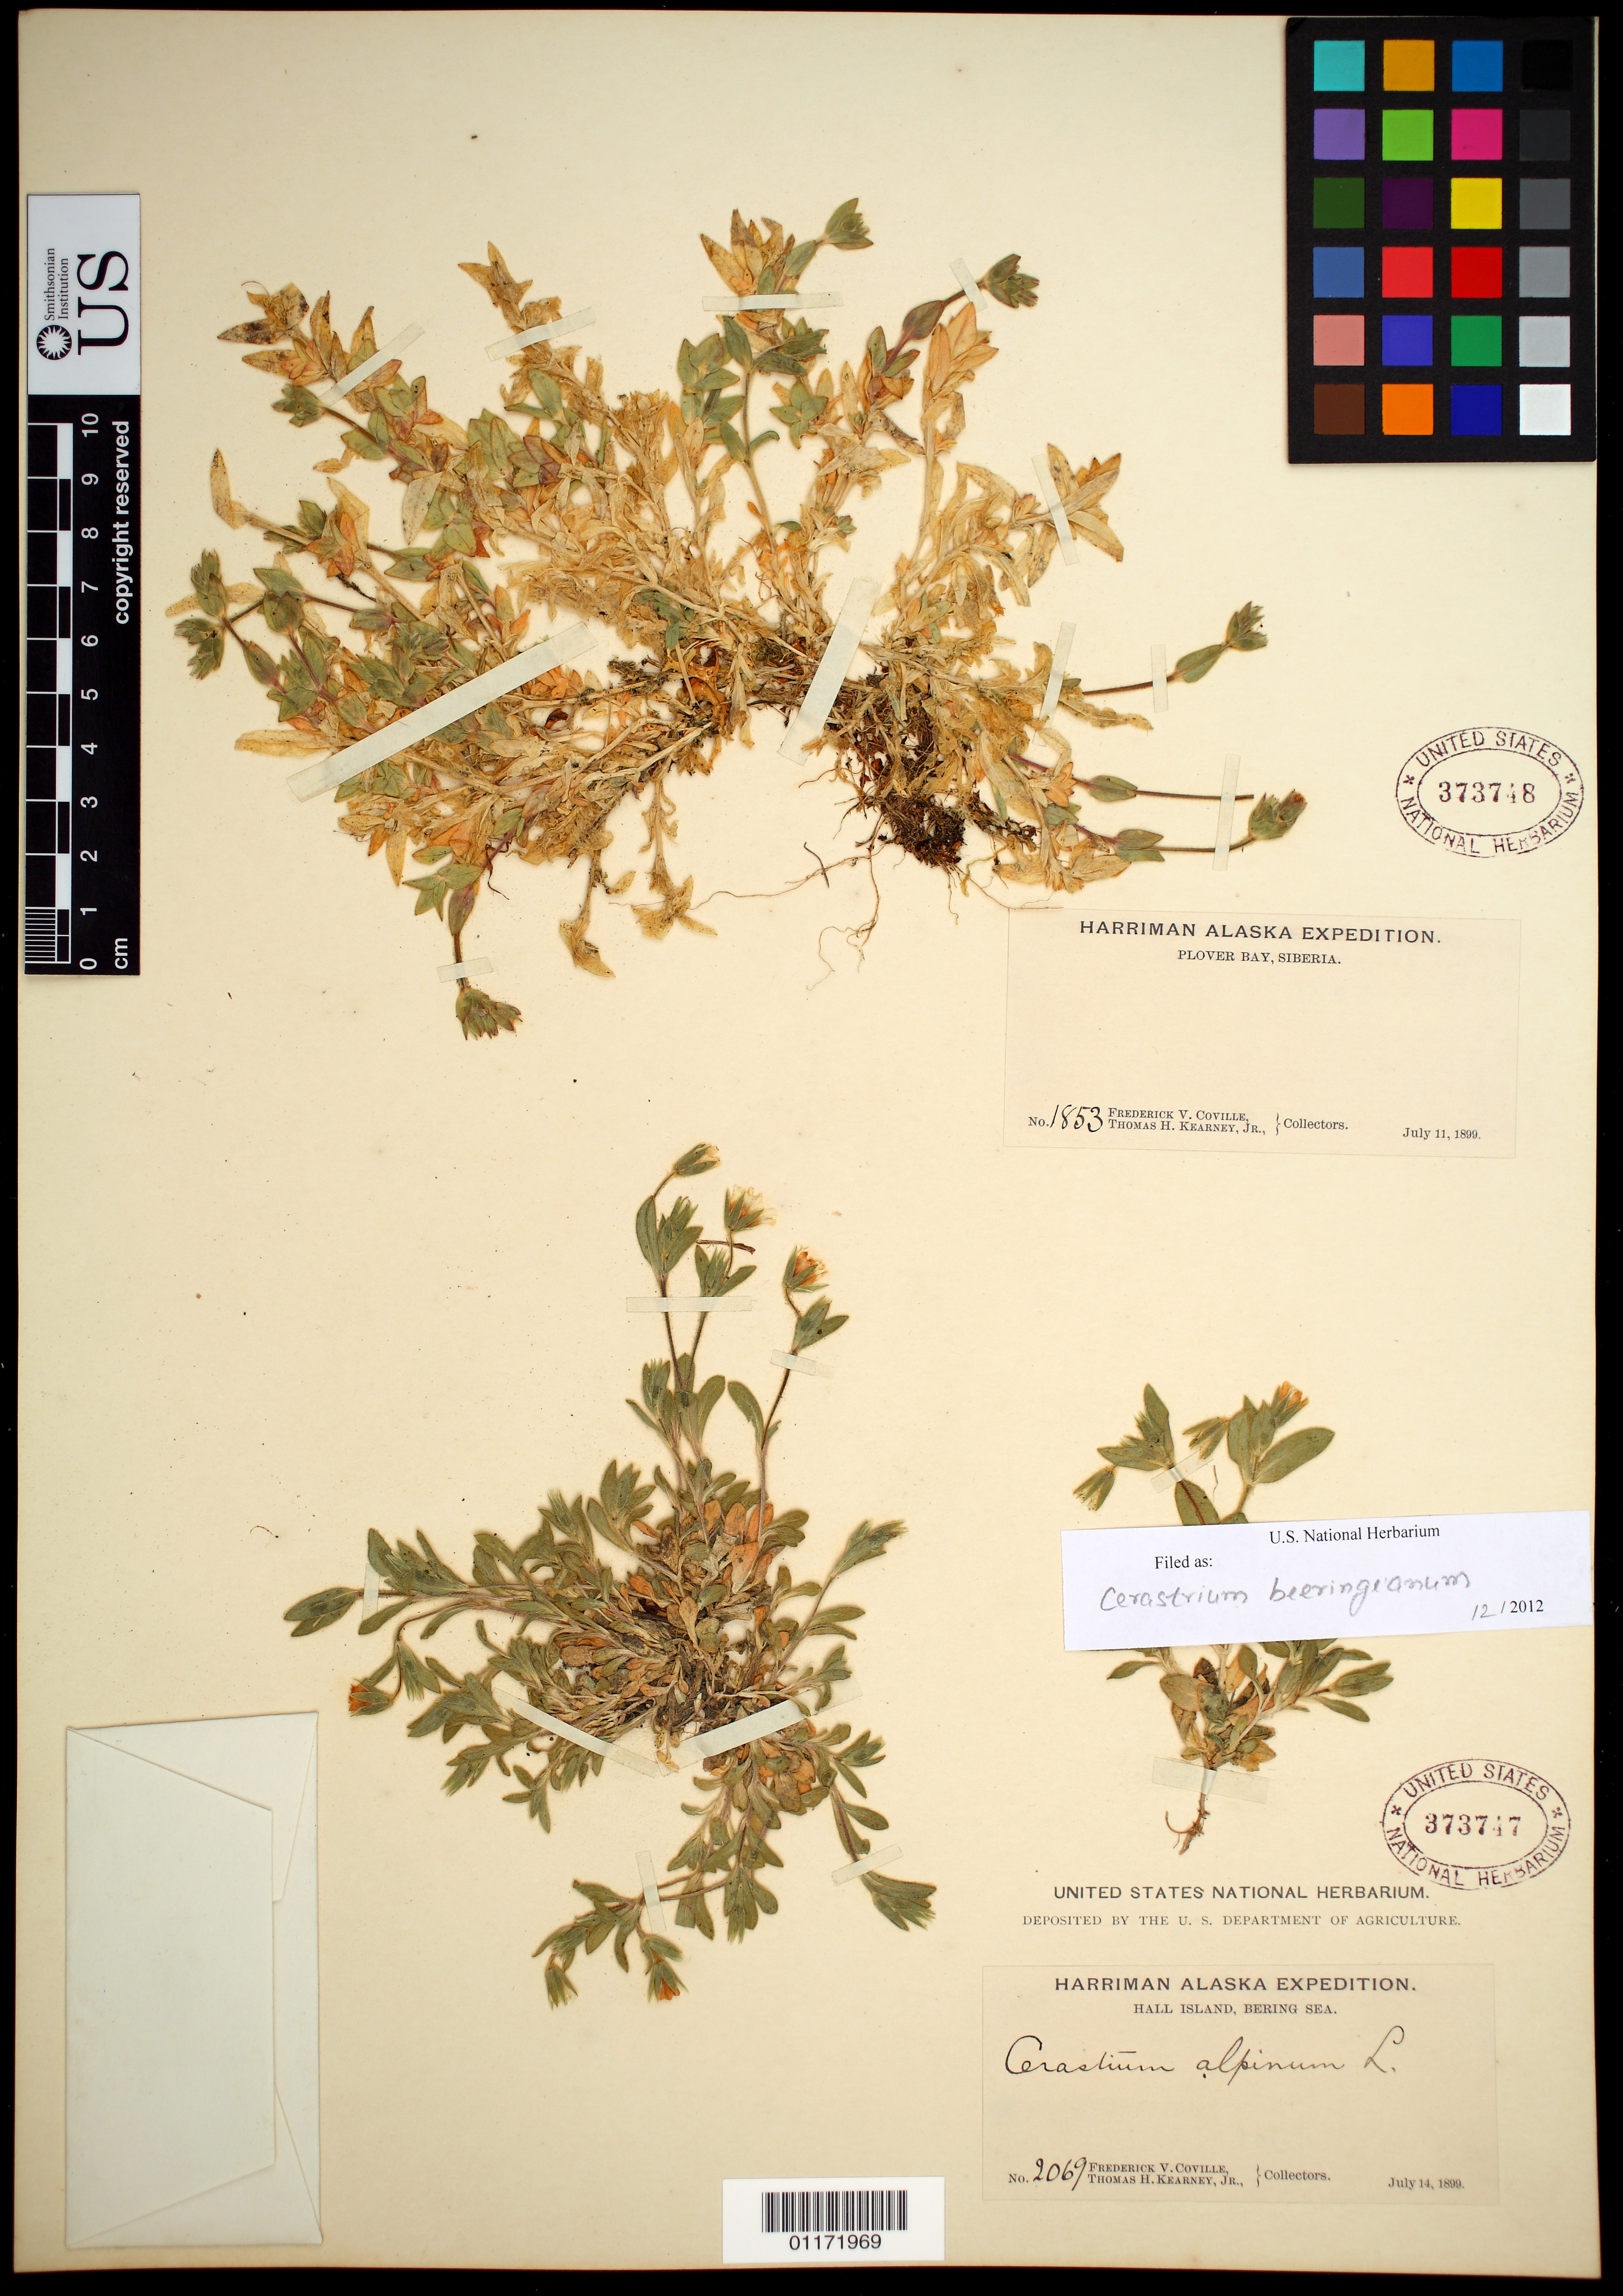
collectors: F. V. Coville & T. H. Kearney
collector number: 1853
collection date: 1899-07-11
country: United States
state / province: Alaska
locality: Plover Bay, Siberia [Plover [Providence] Bay is on the easternmost tip of the Russian far east, on Chukotka Pen.]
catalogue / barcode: US 373748-2